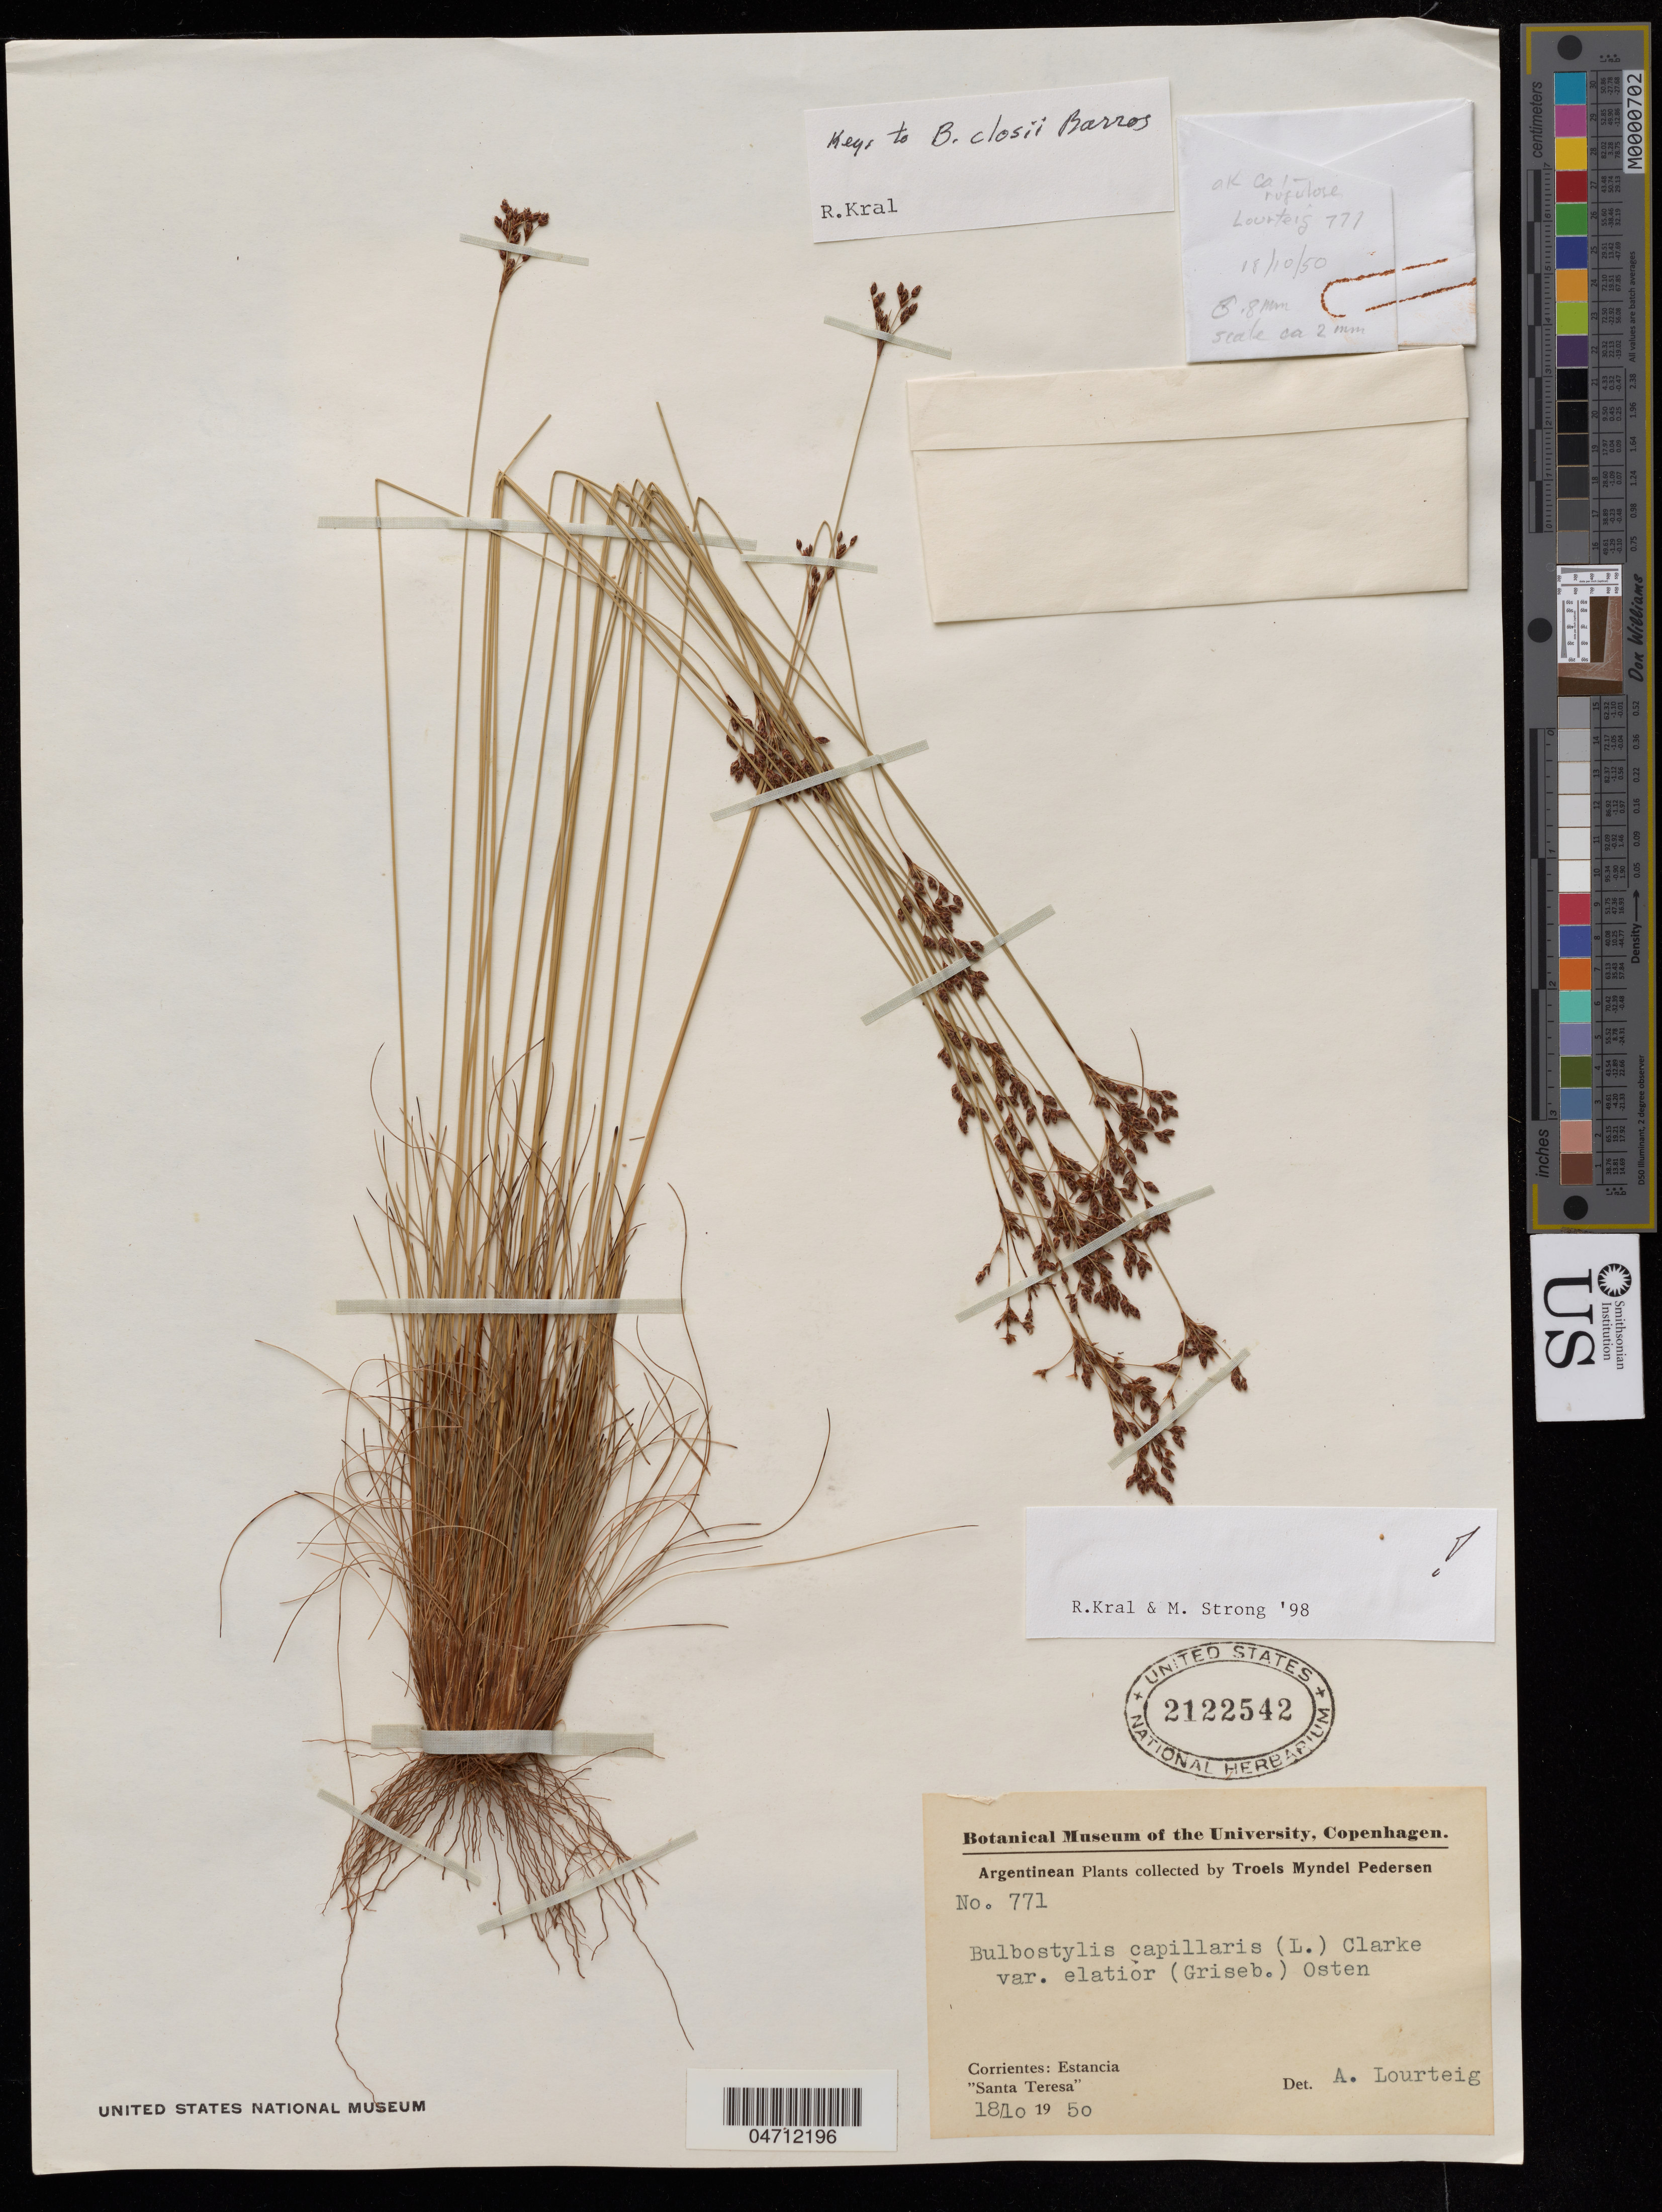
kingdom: Plantae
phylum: Tracheophyta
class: Liliopsida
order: Poales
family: Cyperaceae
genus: Bulbostylis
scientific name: Bulbostylis capillaris var. elatior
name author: (Griseb.) Osten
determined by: Kral, R.; Strong, M. T.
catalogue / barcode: US 2122542